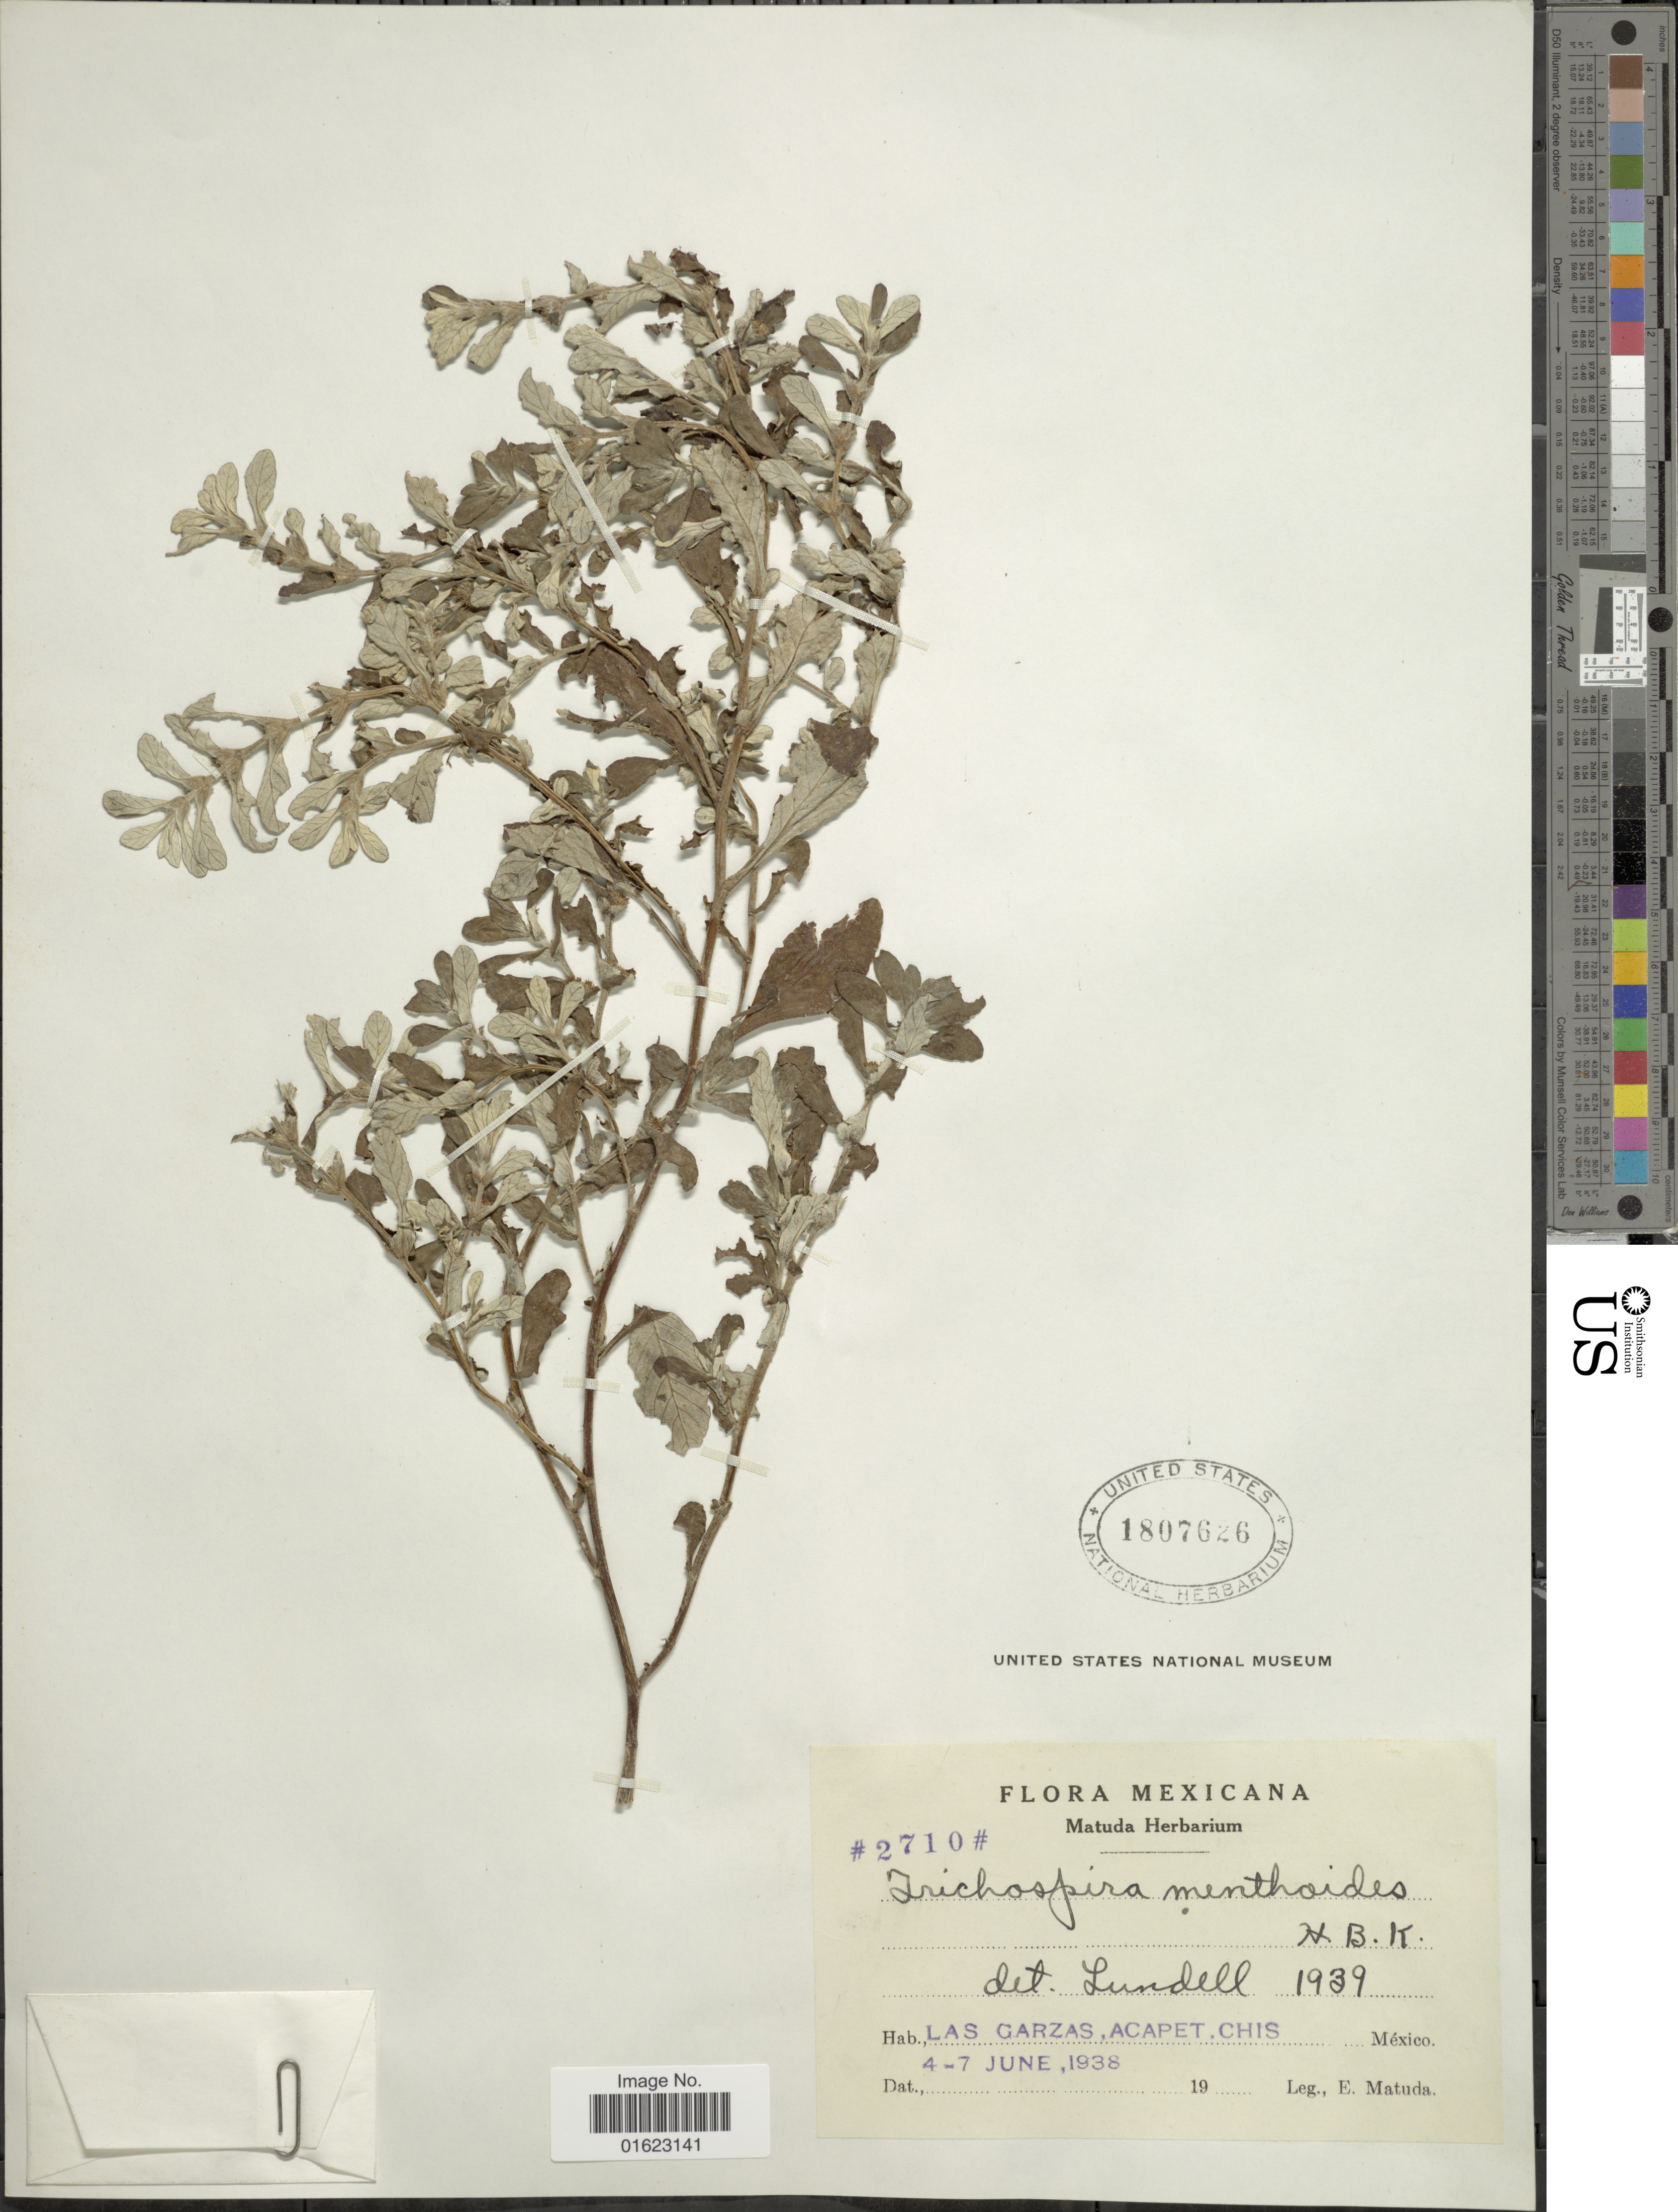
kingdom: Plantae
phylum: Tracheophyta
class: Magnoliopsida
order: Asterales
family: Asteraceae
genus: Trichospira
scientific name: Trichospira verticillata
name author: (L.) S.F. Blake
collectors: E. Matuda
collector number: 2710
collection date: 1938-06-04/1938-06-07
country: Mexico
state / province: Chiapas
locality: Mexicana. Las Grazas, Acapet, Chis, Mexico.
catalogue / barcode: US 1807626